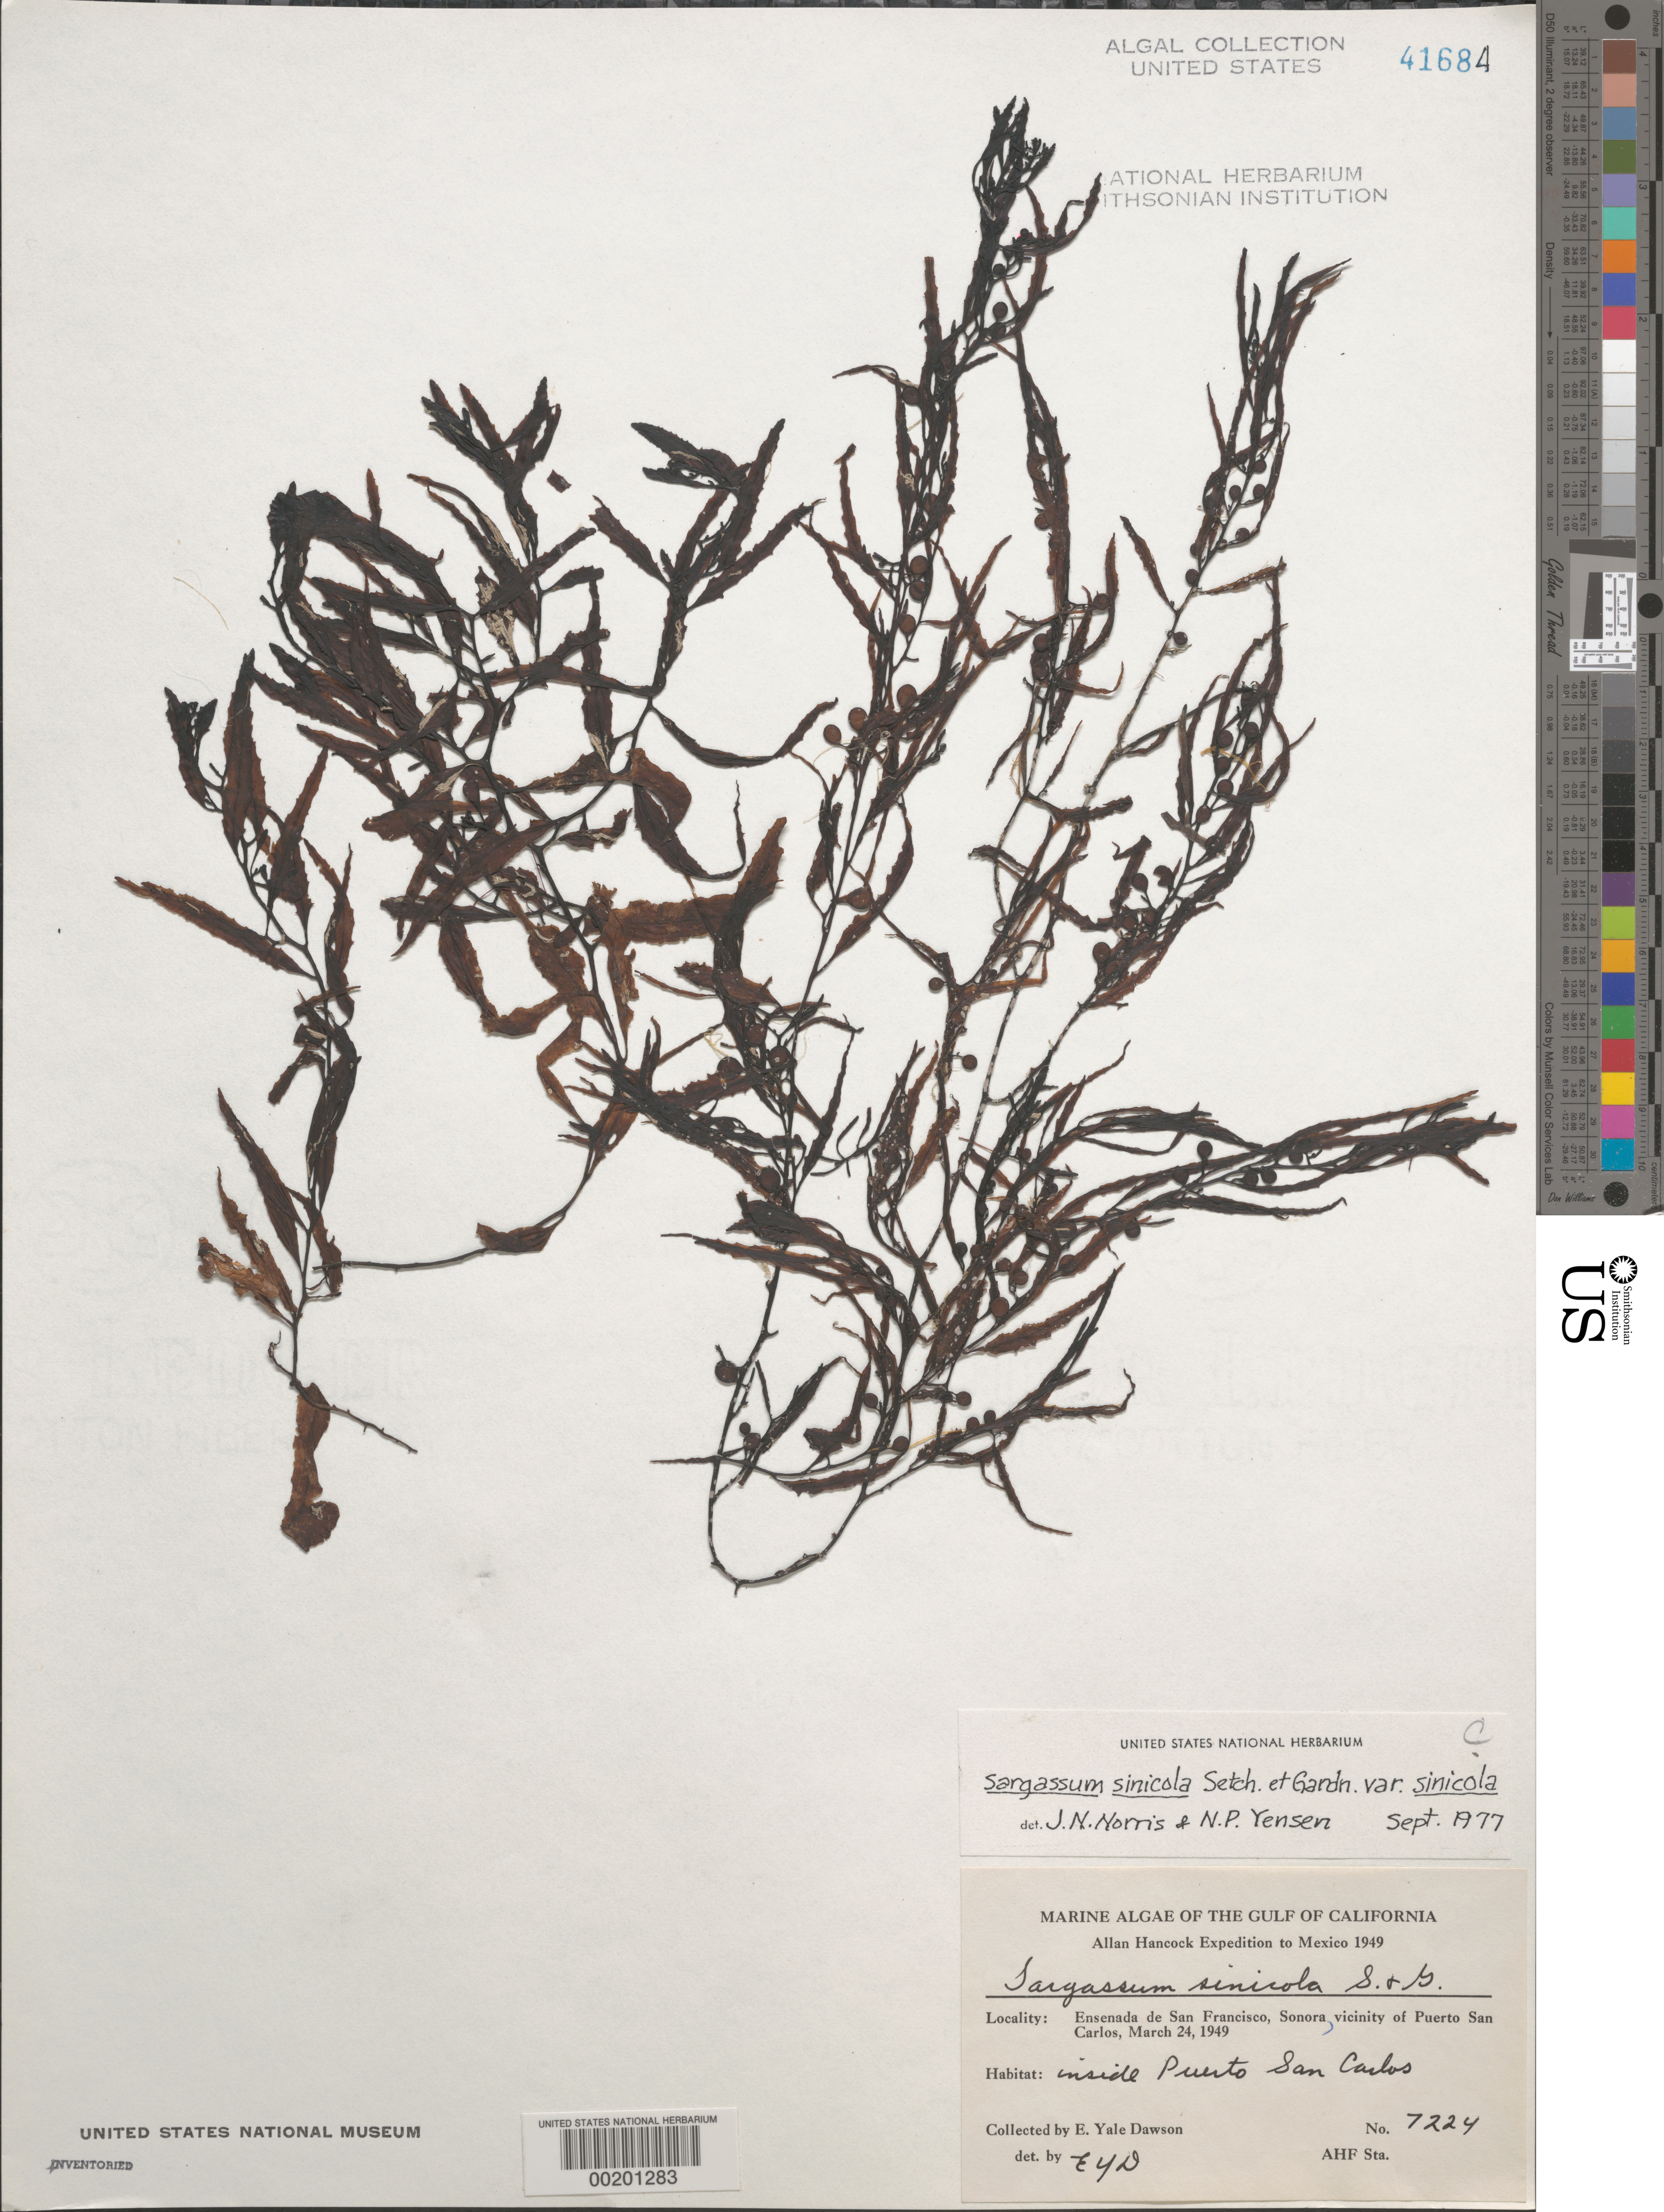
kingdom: Chromista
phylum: Ochrophyta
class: Phaeophyceae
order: Fucales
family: Sargassaceae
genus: Sargassum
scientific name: Sargassum sinicola var. sinicola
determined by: Norris, J. N.; Yensen, N. P.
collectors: E. Y. Dawson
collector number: EYD 7224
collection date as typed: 24 Mar 1949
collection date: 1949-03-24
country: Mexico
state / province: Sonora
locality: Ensenada de San Francisco, Puerto San Carlos area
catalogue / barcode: US 41684